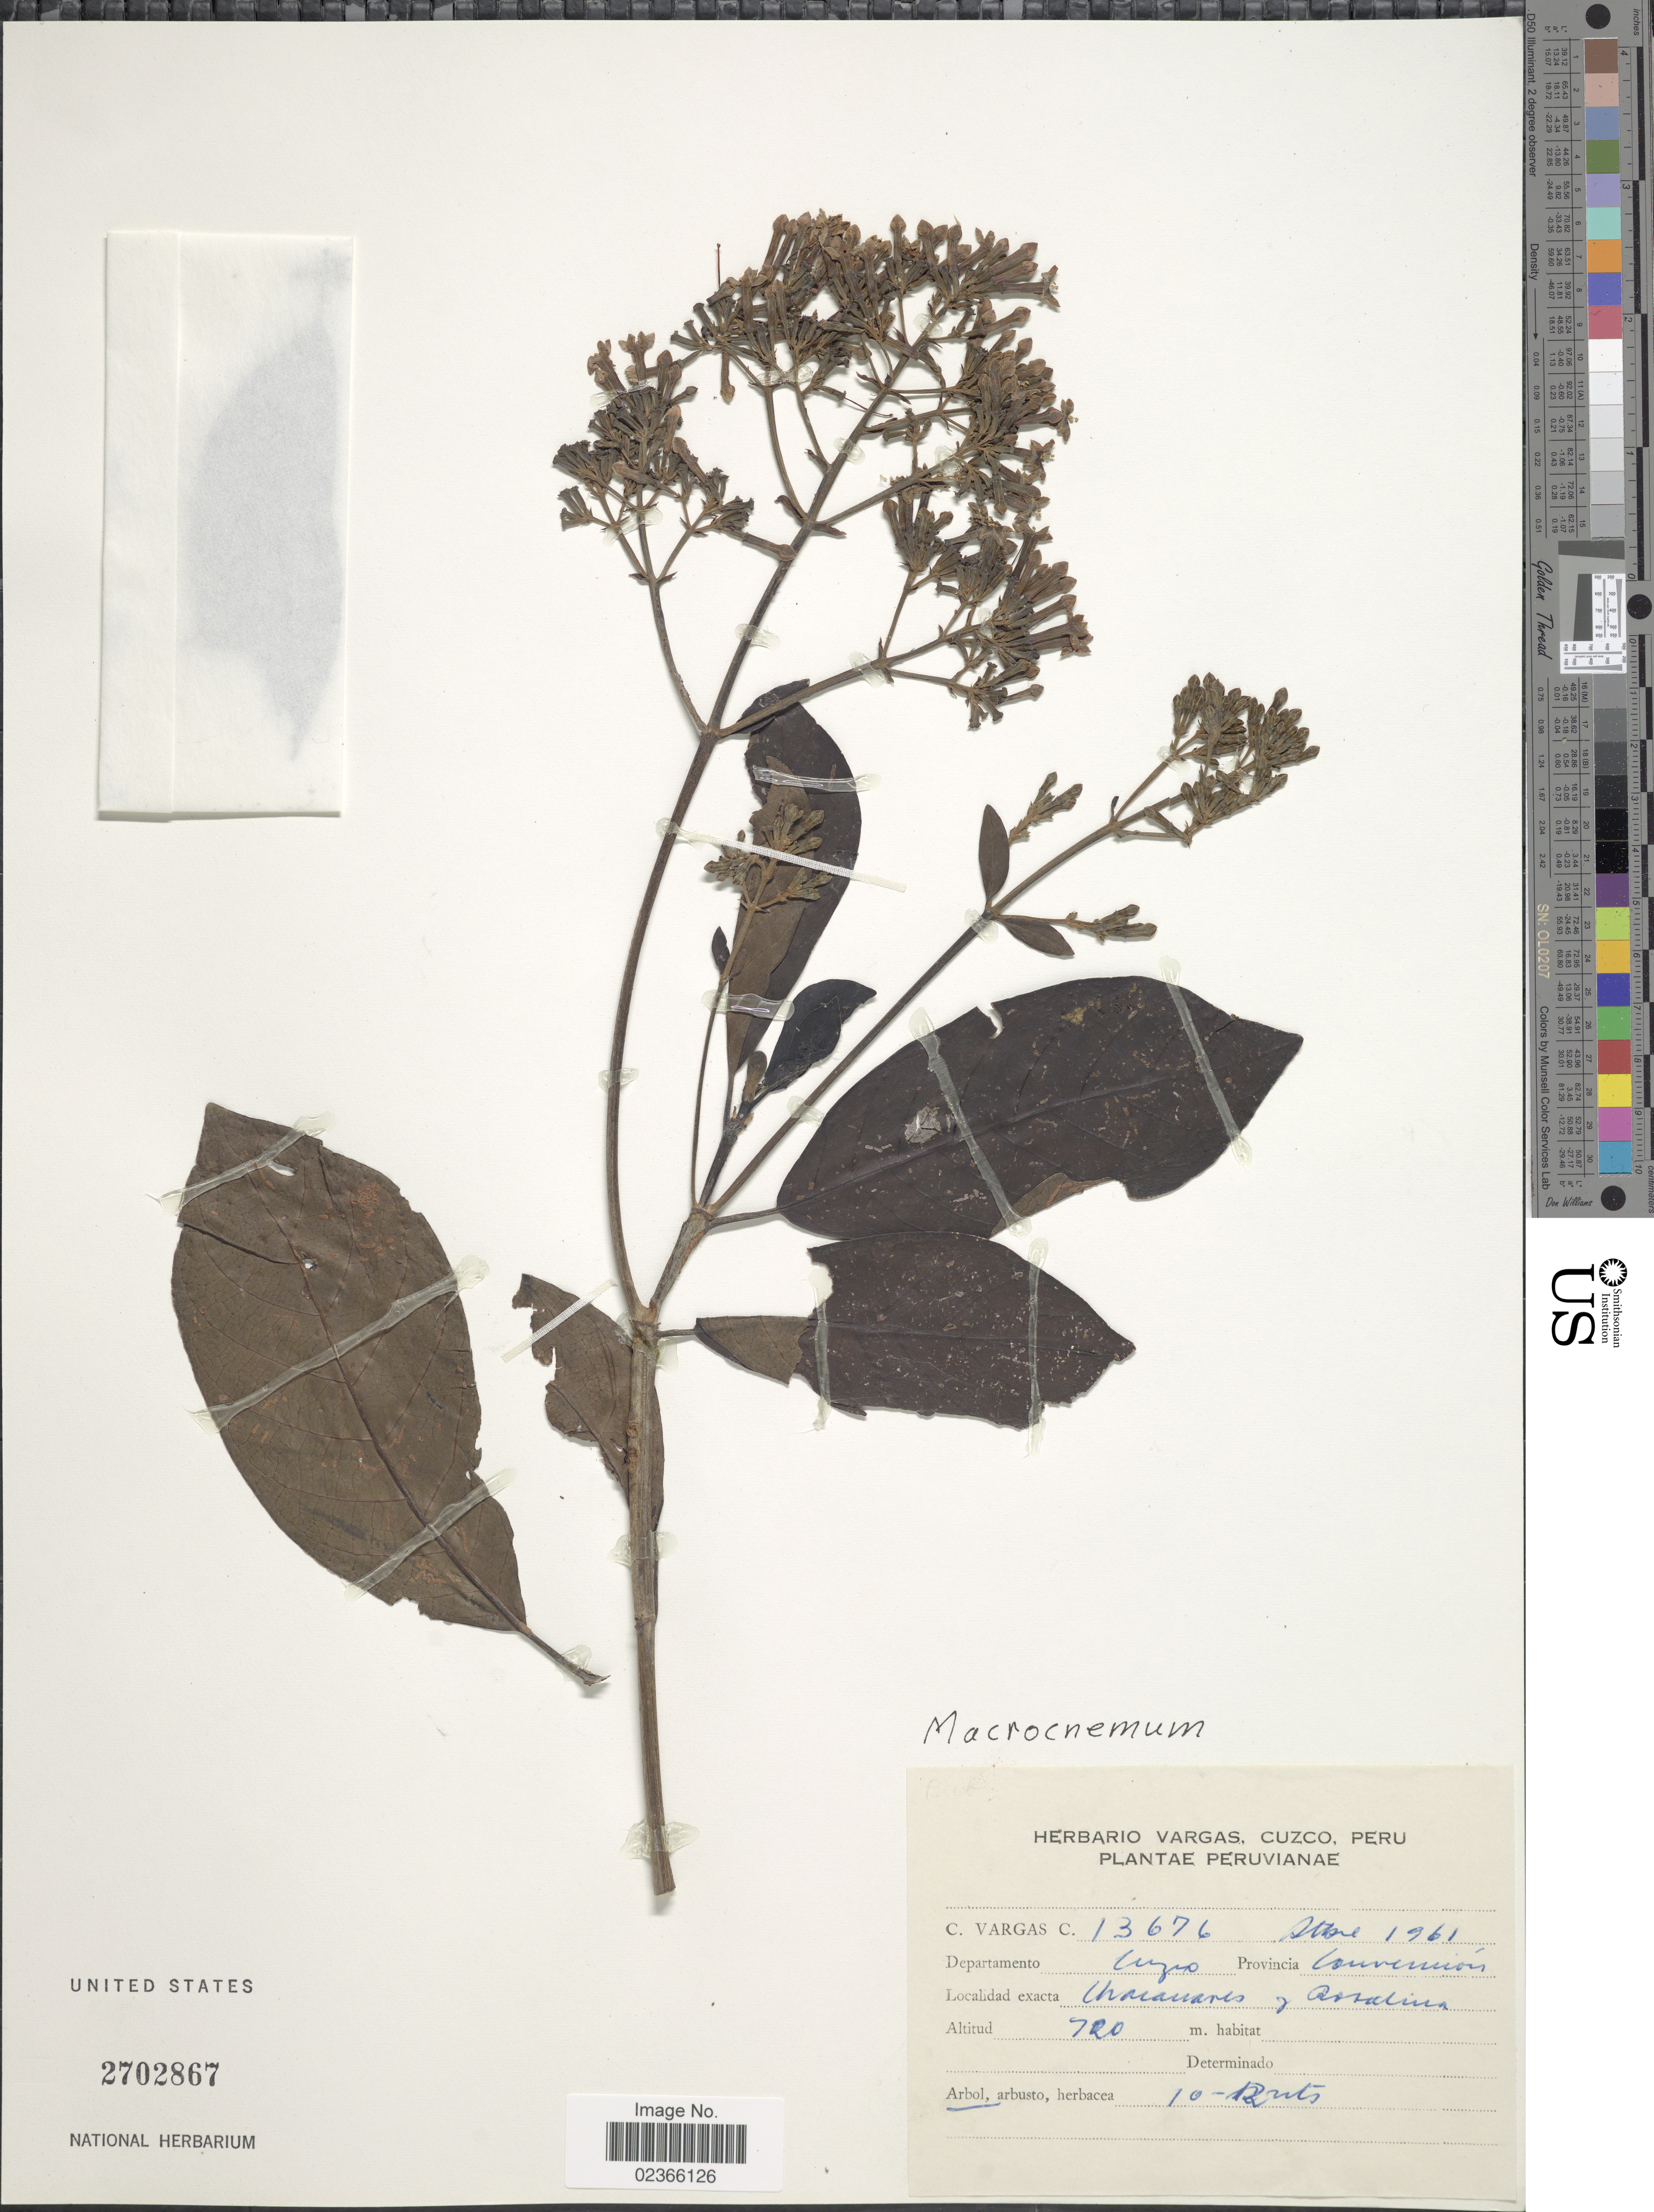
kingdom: Plantae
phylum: Tracheophyta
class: Magnoliopsida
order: Gentianales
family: Rubiaceae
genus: Macrocnemum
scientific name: Macrocnemum sp.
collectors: C. Vargas Calderón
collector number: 13676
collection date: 1961-06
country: Peru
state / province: Cusco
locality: Departamento Cuzco, Provincia Convención. Chahuares, Rosalina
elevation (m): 720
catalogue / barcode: US 2702867